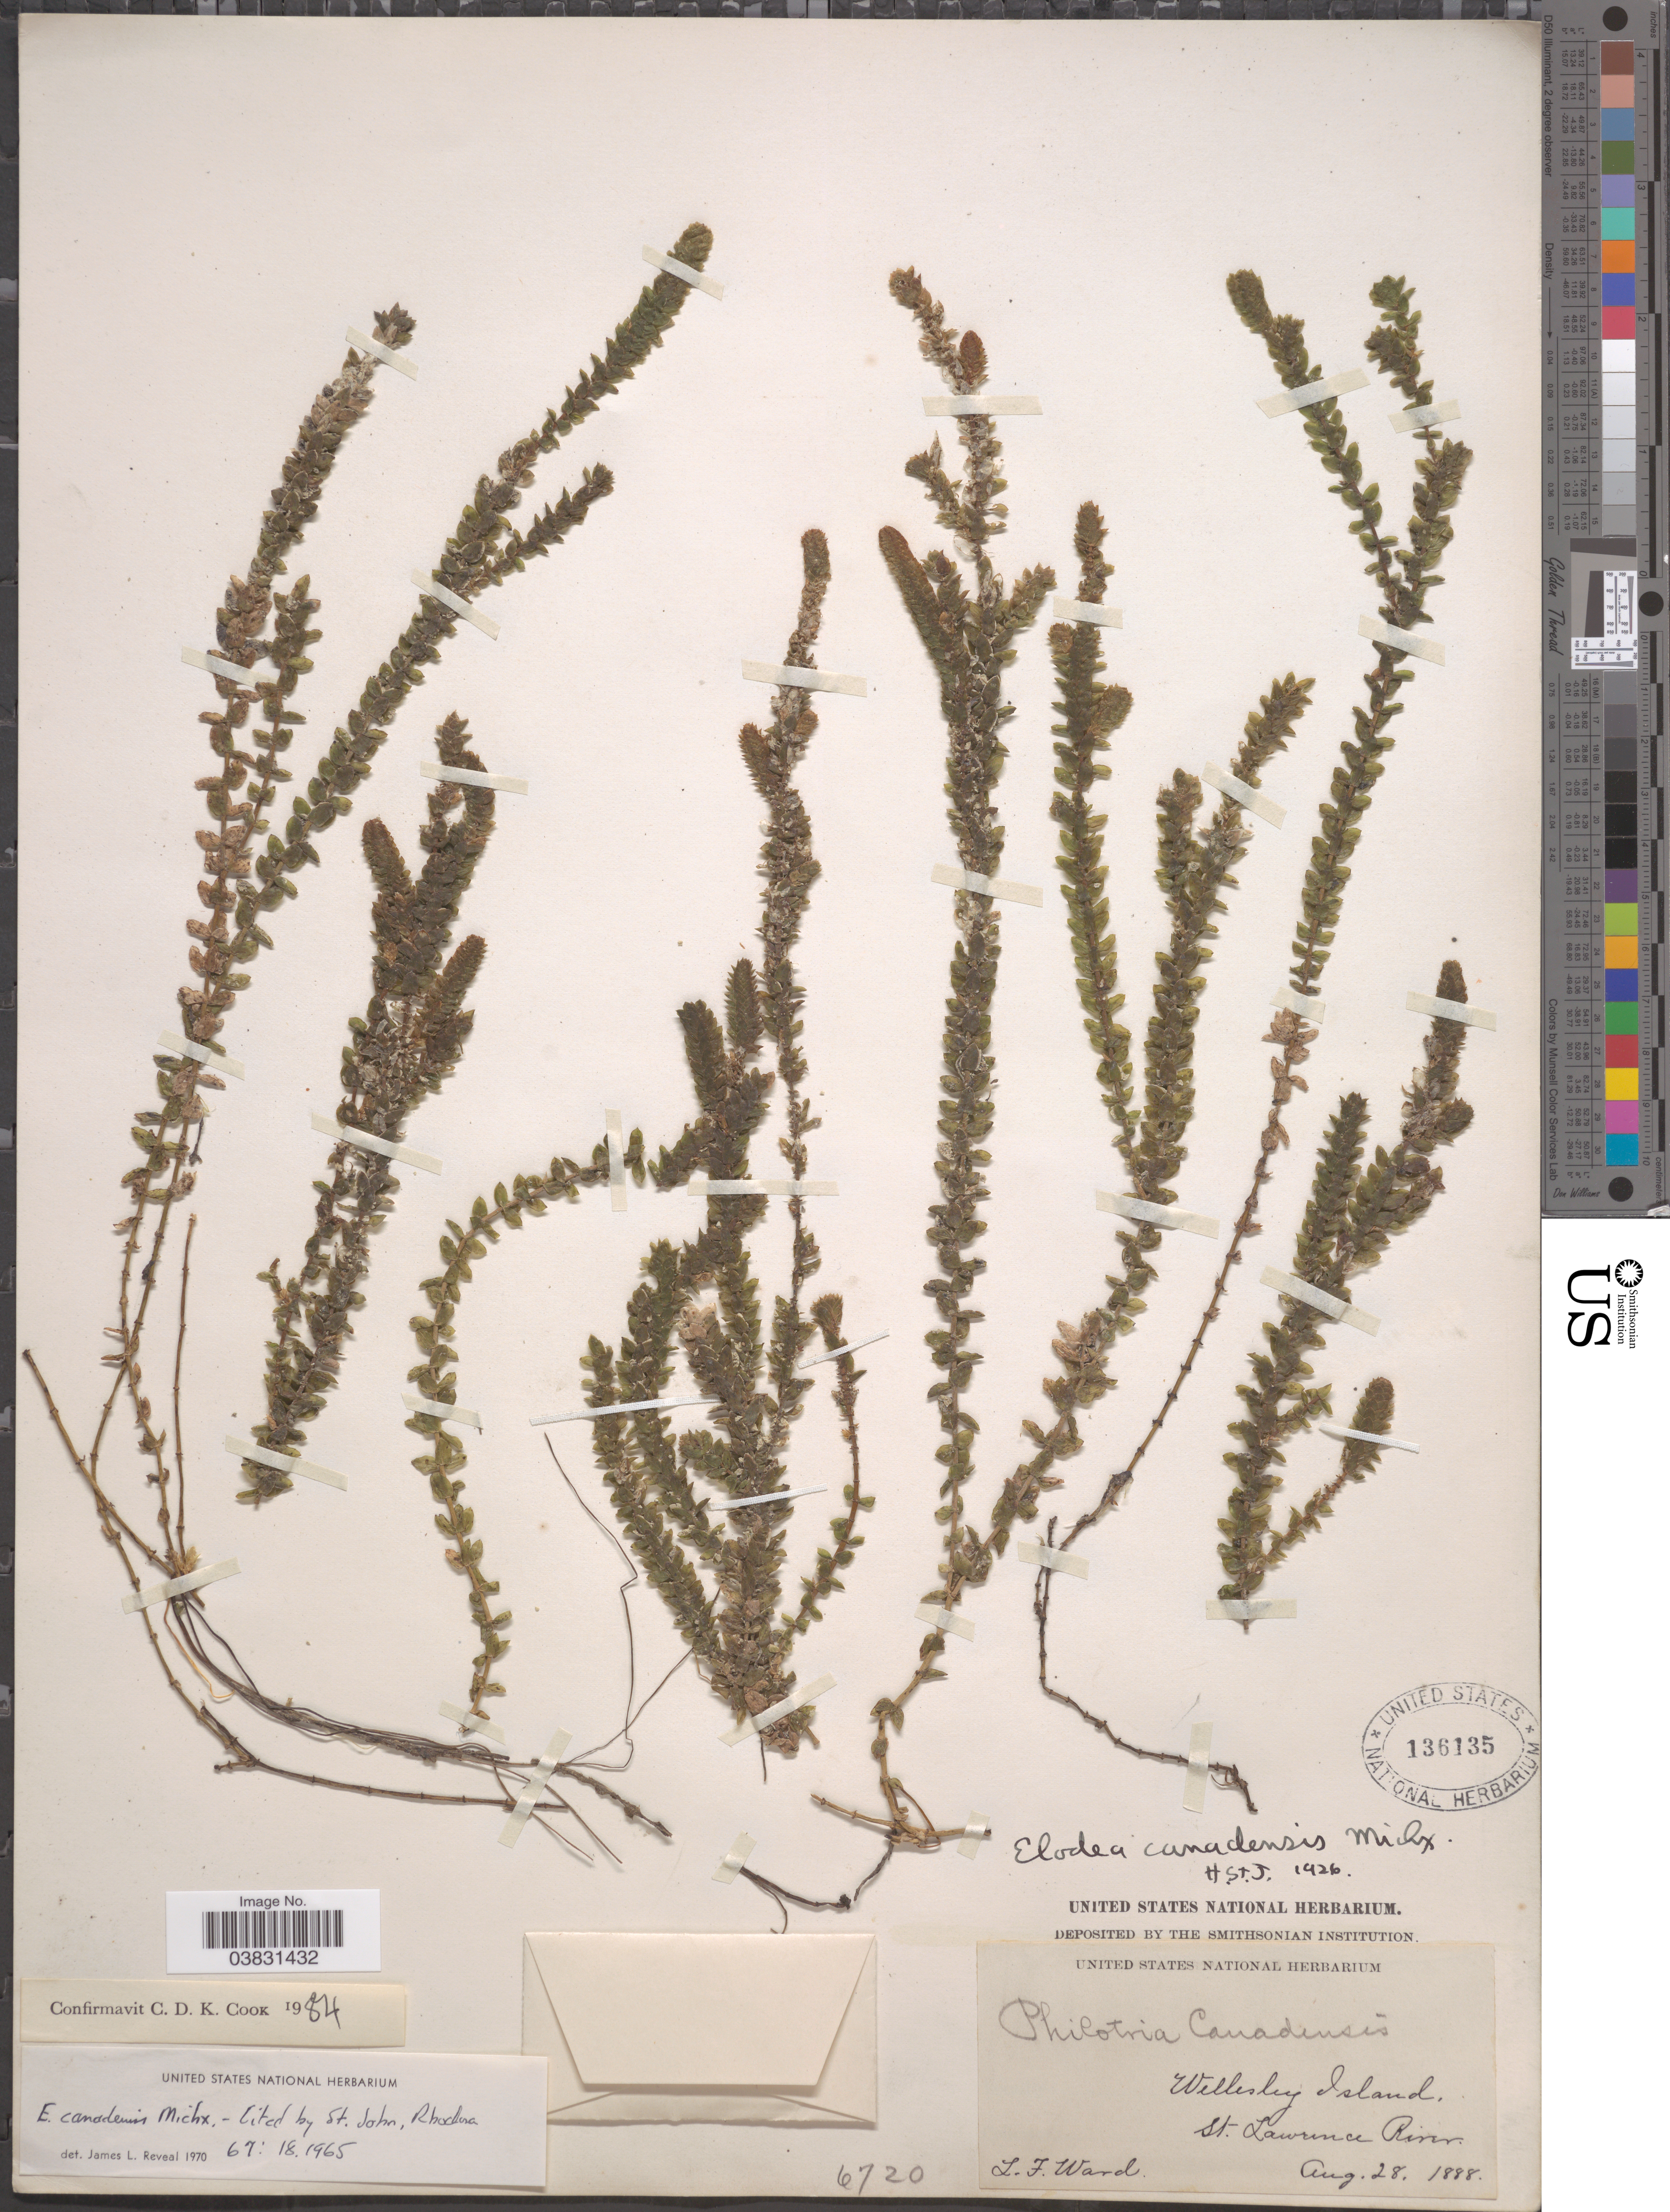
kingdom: Plantae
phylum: Tracheophyta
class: Liliopsida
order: Alismatales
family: Hydrocharitaceae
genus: Elodea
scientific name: Elodea canadensis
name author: Michx.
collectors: L. Ward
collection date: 1888-08-28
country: Australia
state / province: Queensland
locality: Wellesley Island, St. Lawrence River.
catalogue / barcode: US 136135